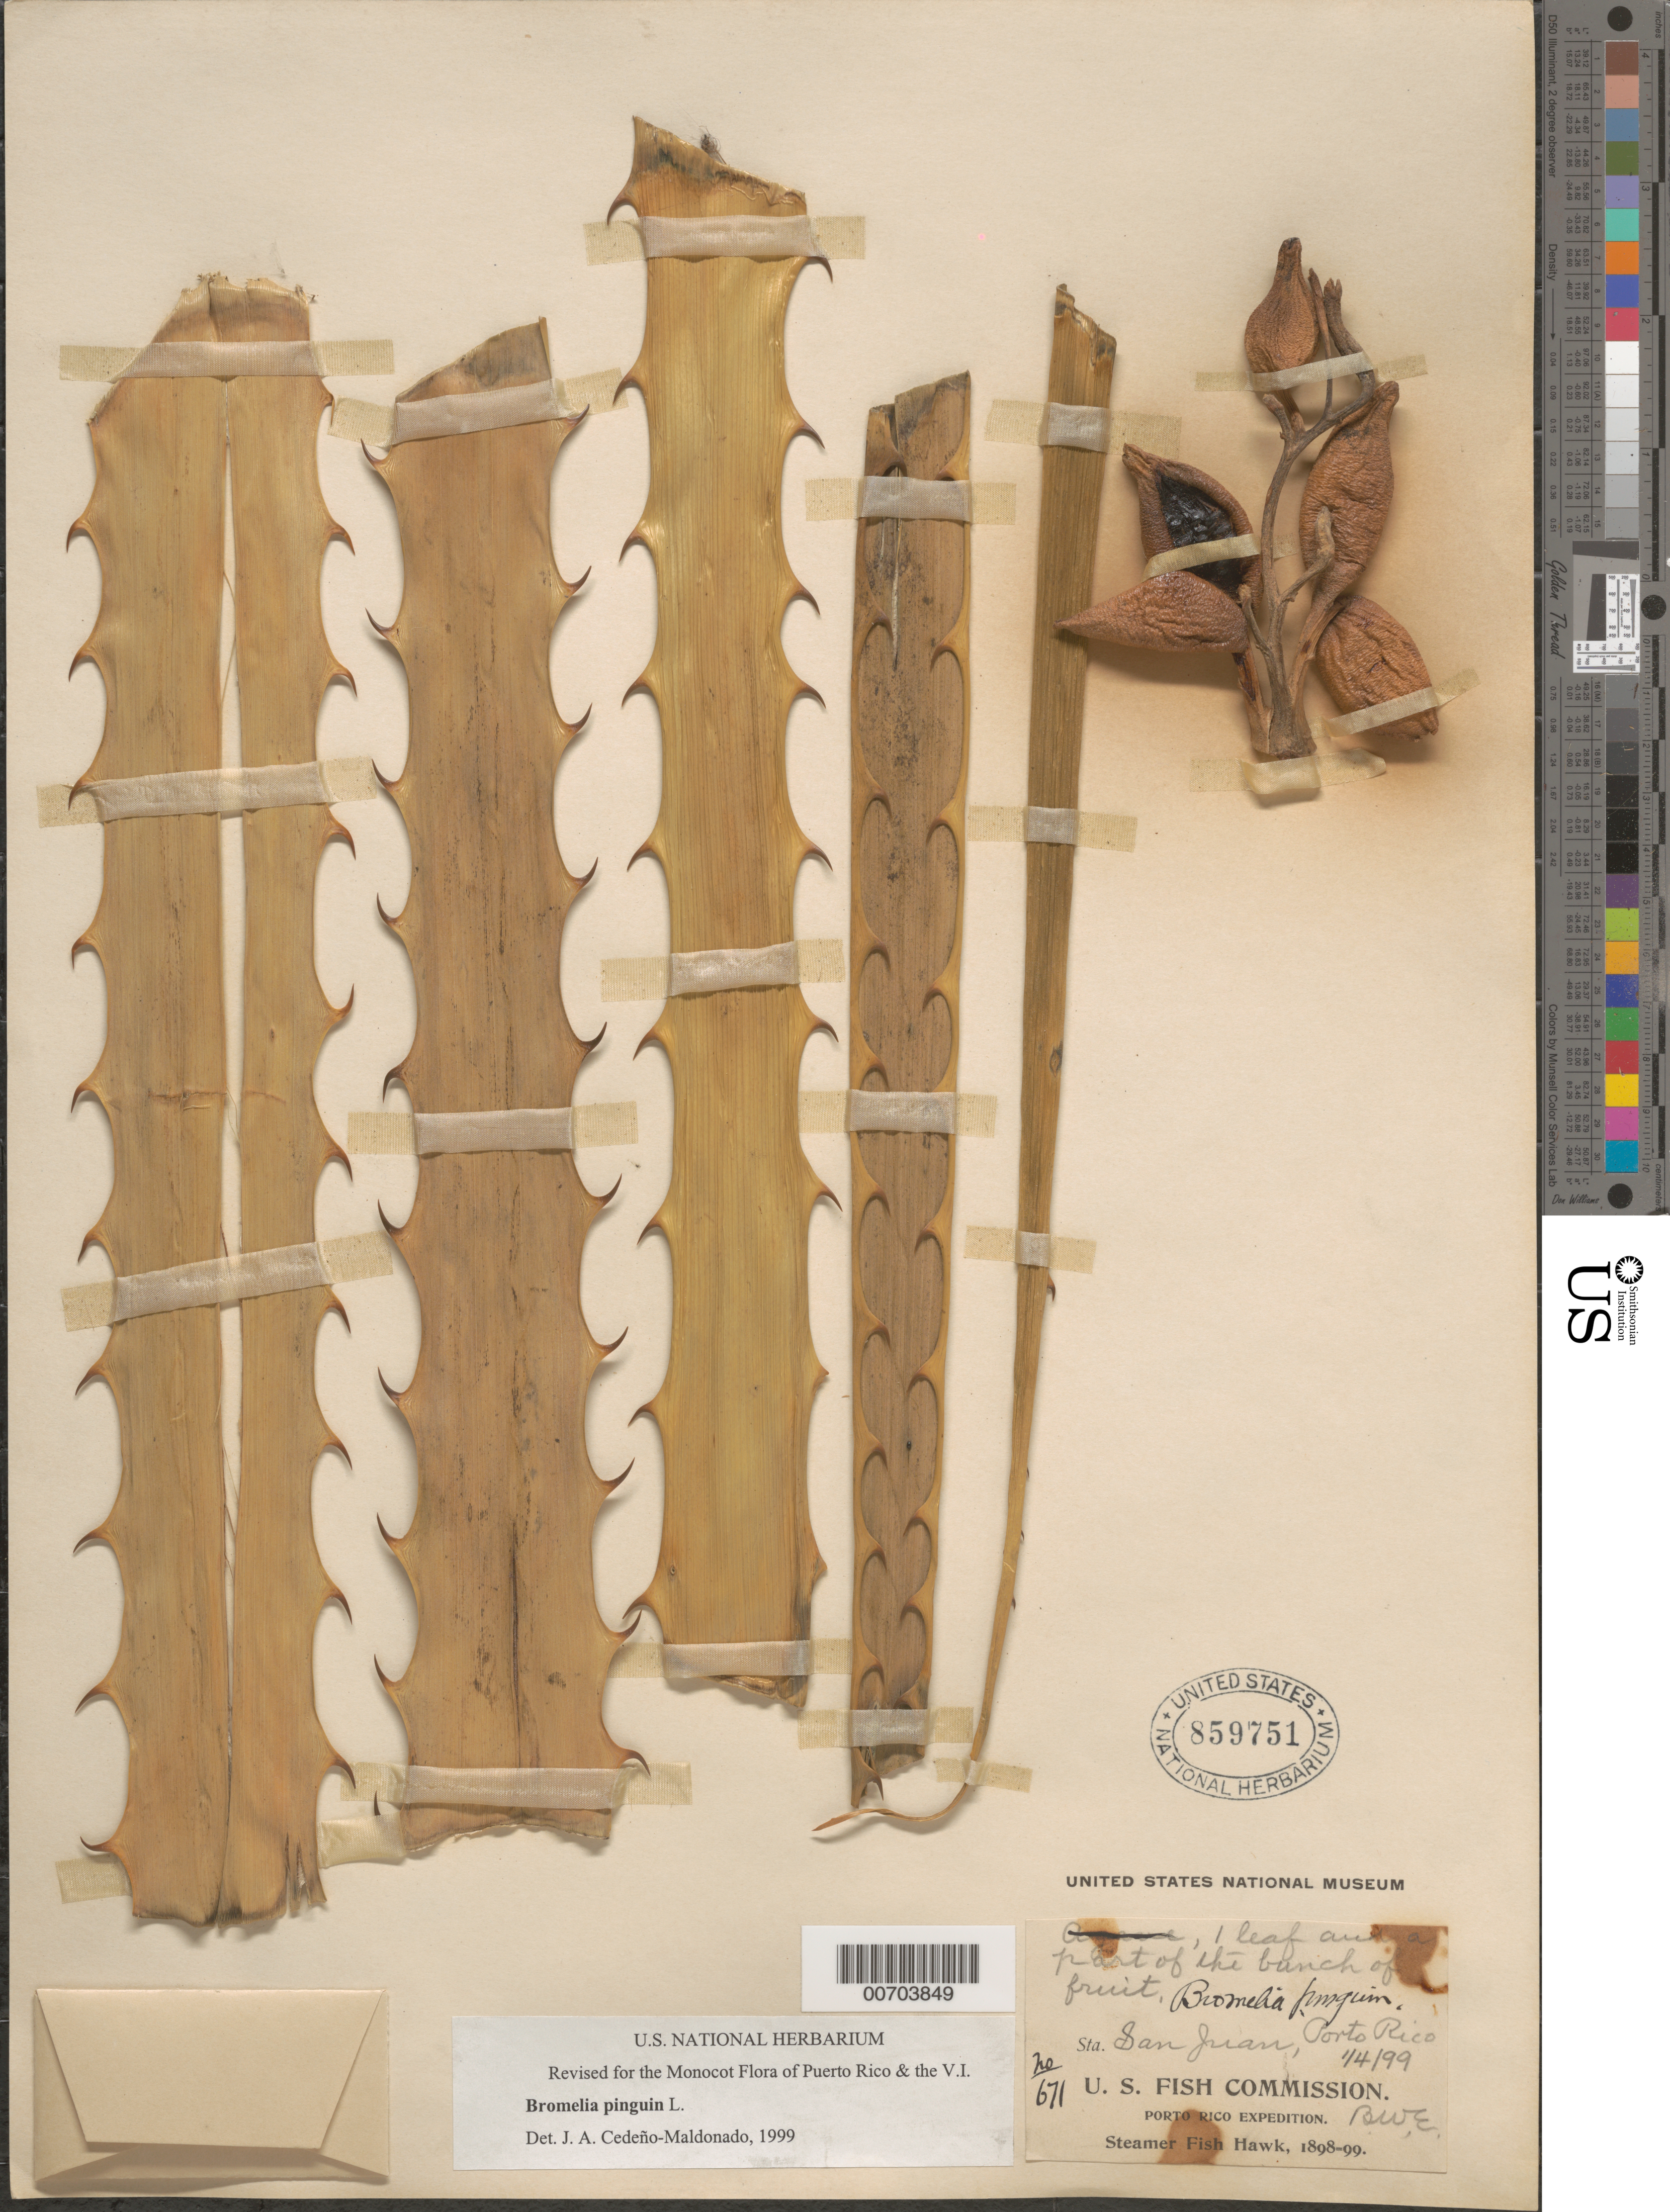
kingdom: Plantae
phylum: Tracheophyta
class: Liliopsida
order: Poales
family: Bromeliaceae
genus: Bromelia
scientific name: Bromelia pinguin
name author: L.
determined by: Cedeño-Maldonado, J. A.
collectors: U.S. Fish Commission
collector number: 671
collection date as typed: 04 Jan 1899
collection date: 1899-01-04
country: Puerto Rico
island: Greater Antilles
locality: San Juan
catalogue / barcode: US 859751